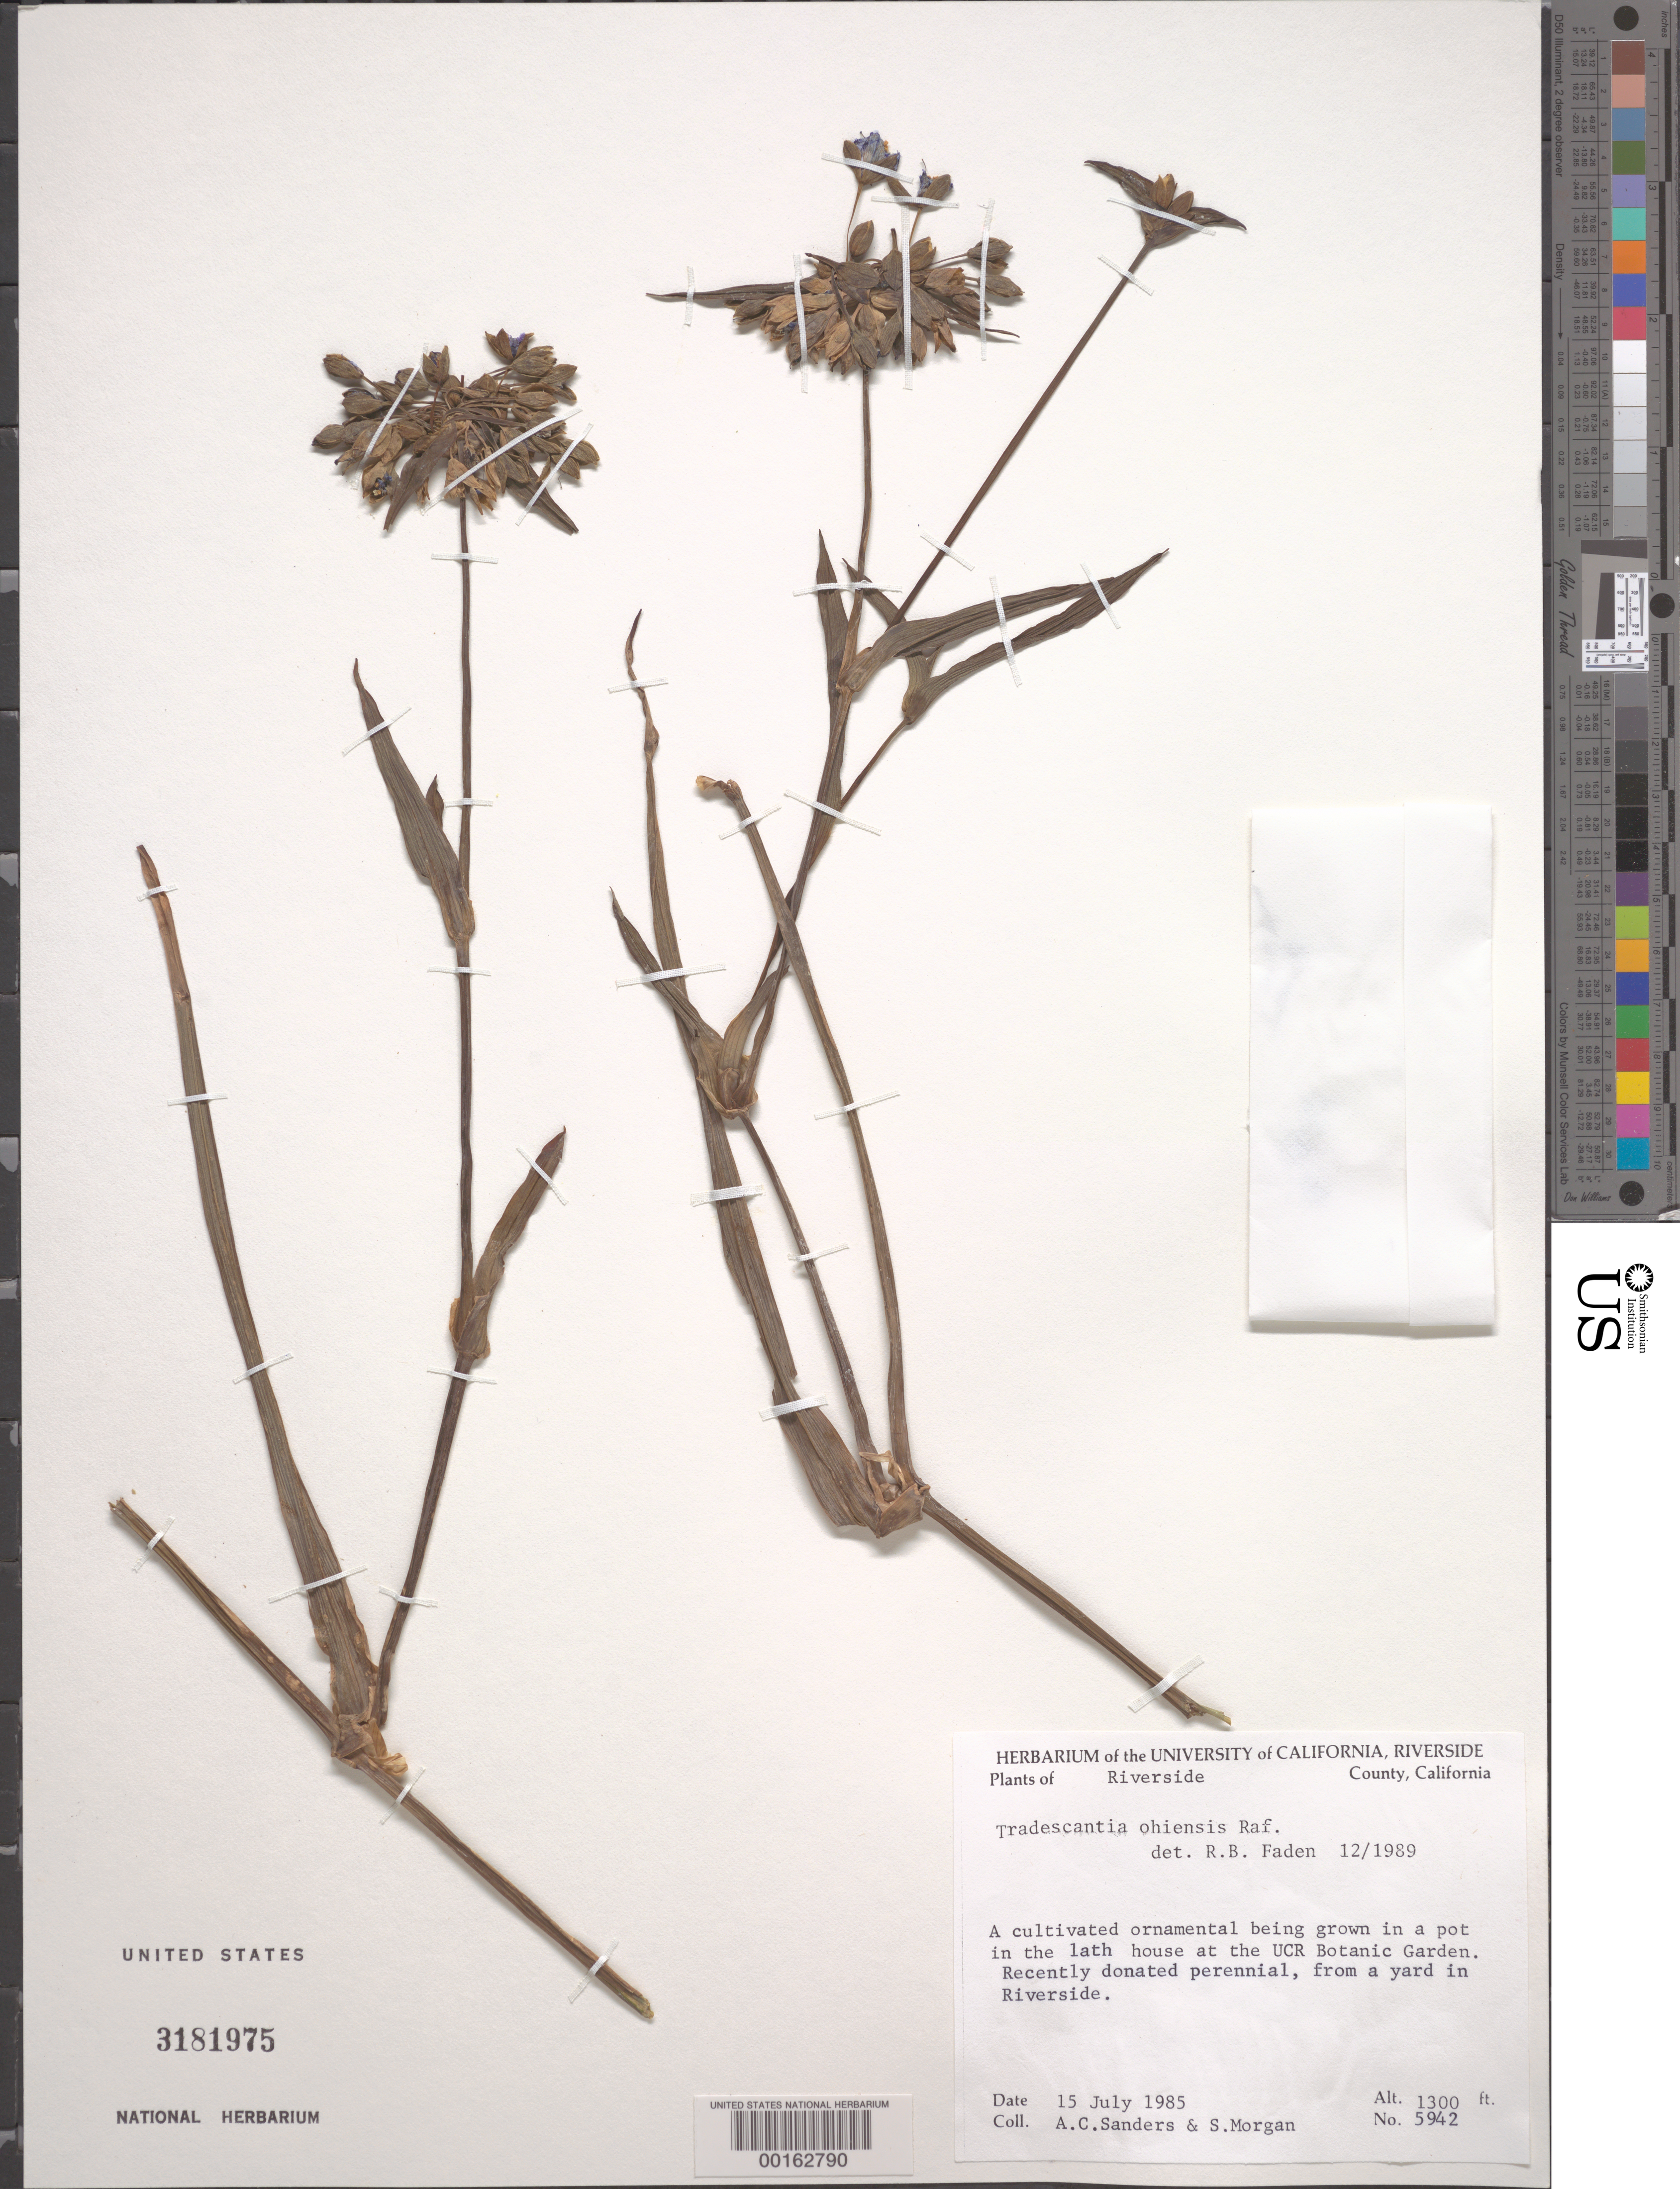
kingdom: Plantae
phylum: Tracheophyta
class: Liliopsida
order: Commelinales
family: Commelinaceae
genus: Tradescantia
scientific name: Tradescantia ohiensis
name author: Raf.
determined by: Faden, Robert B., (US), Smithsonian Institution - National Museum of Natural History (UNITED STATES)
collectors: A. Sanders & S. Morgan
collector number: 5942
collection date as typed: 15 Jul 1985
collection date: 1985-07-15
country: United States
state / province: California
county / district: Riverside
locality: Lath house at the ucr botanica garden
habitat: In pot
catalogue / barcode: US 3181975